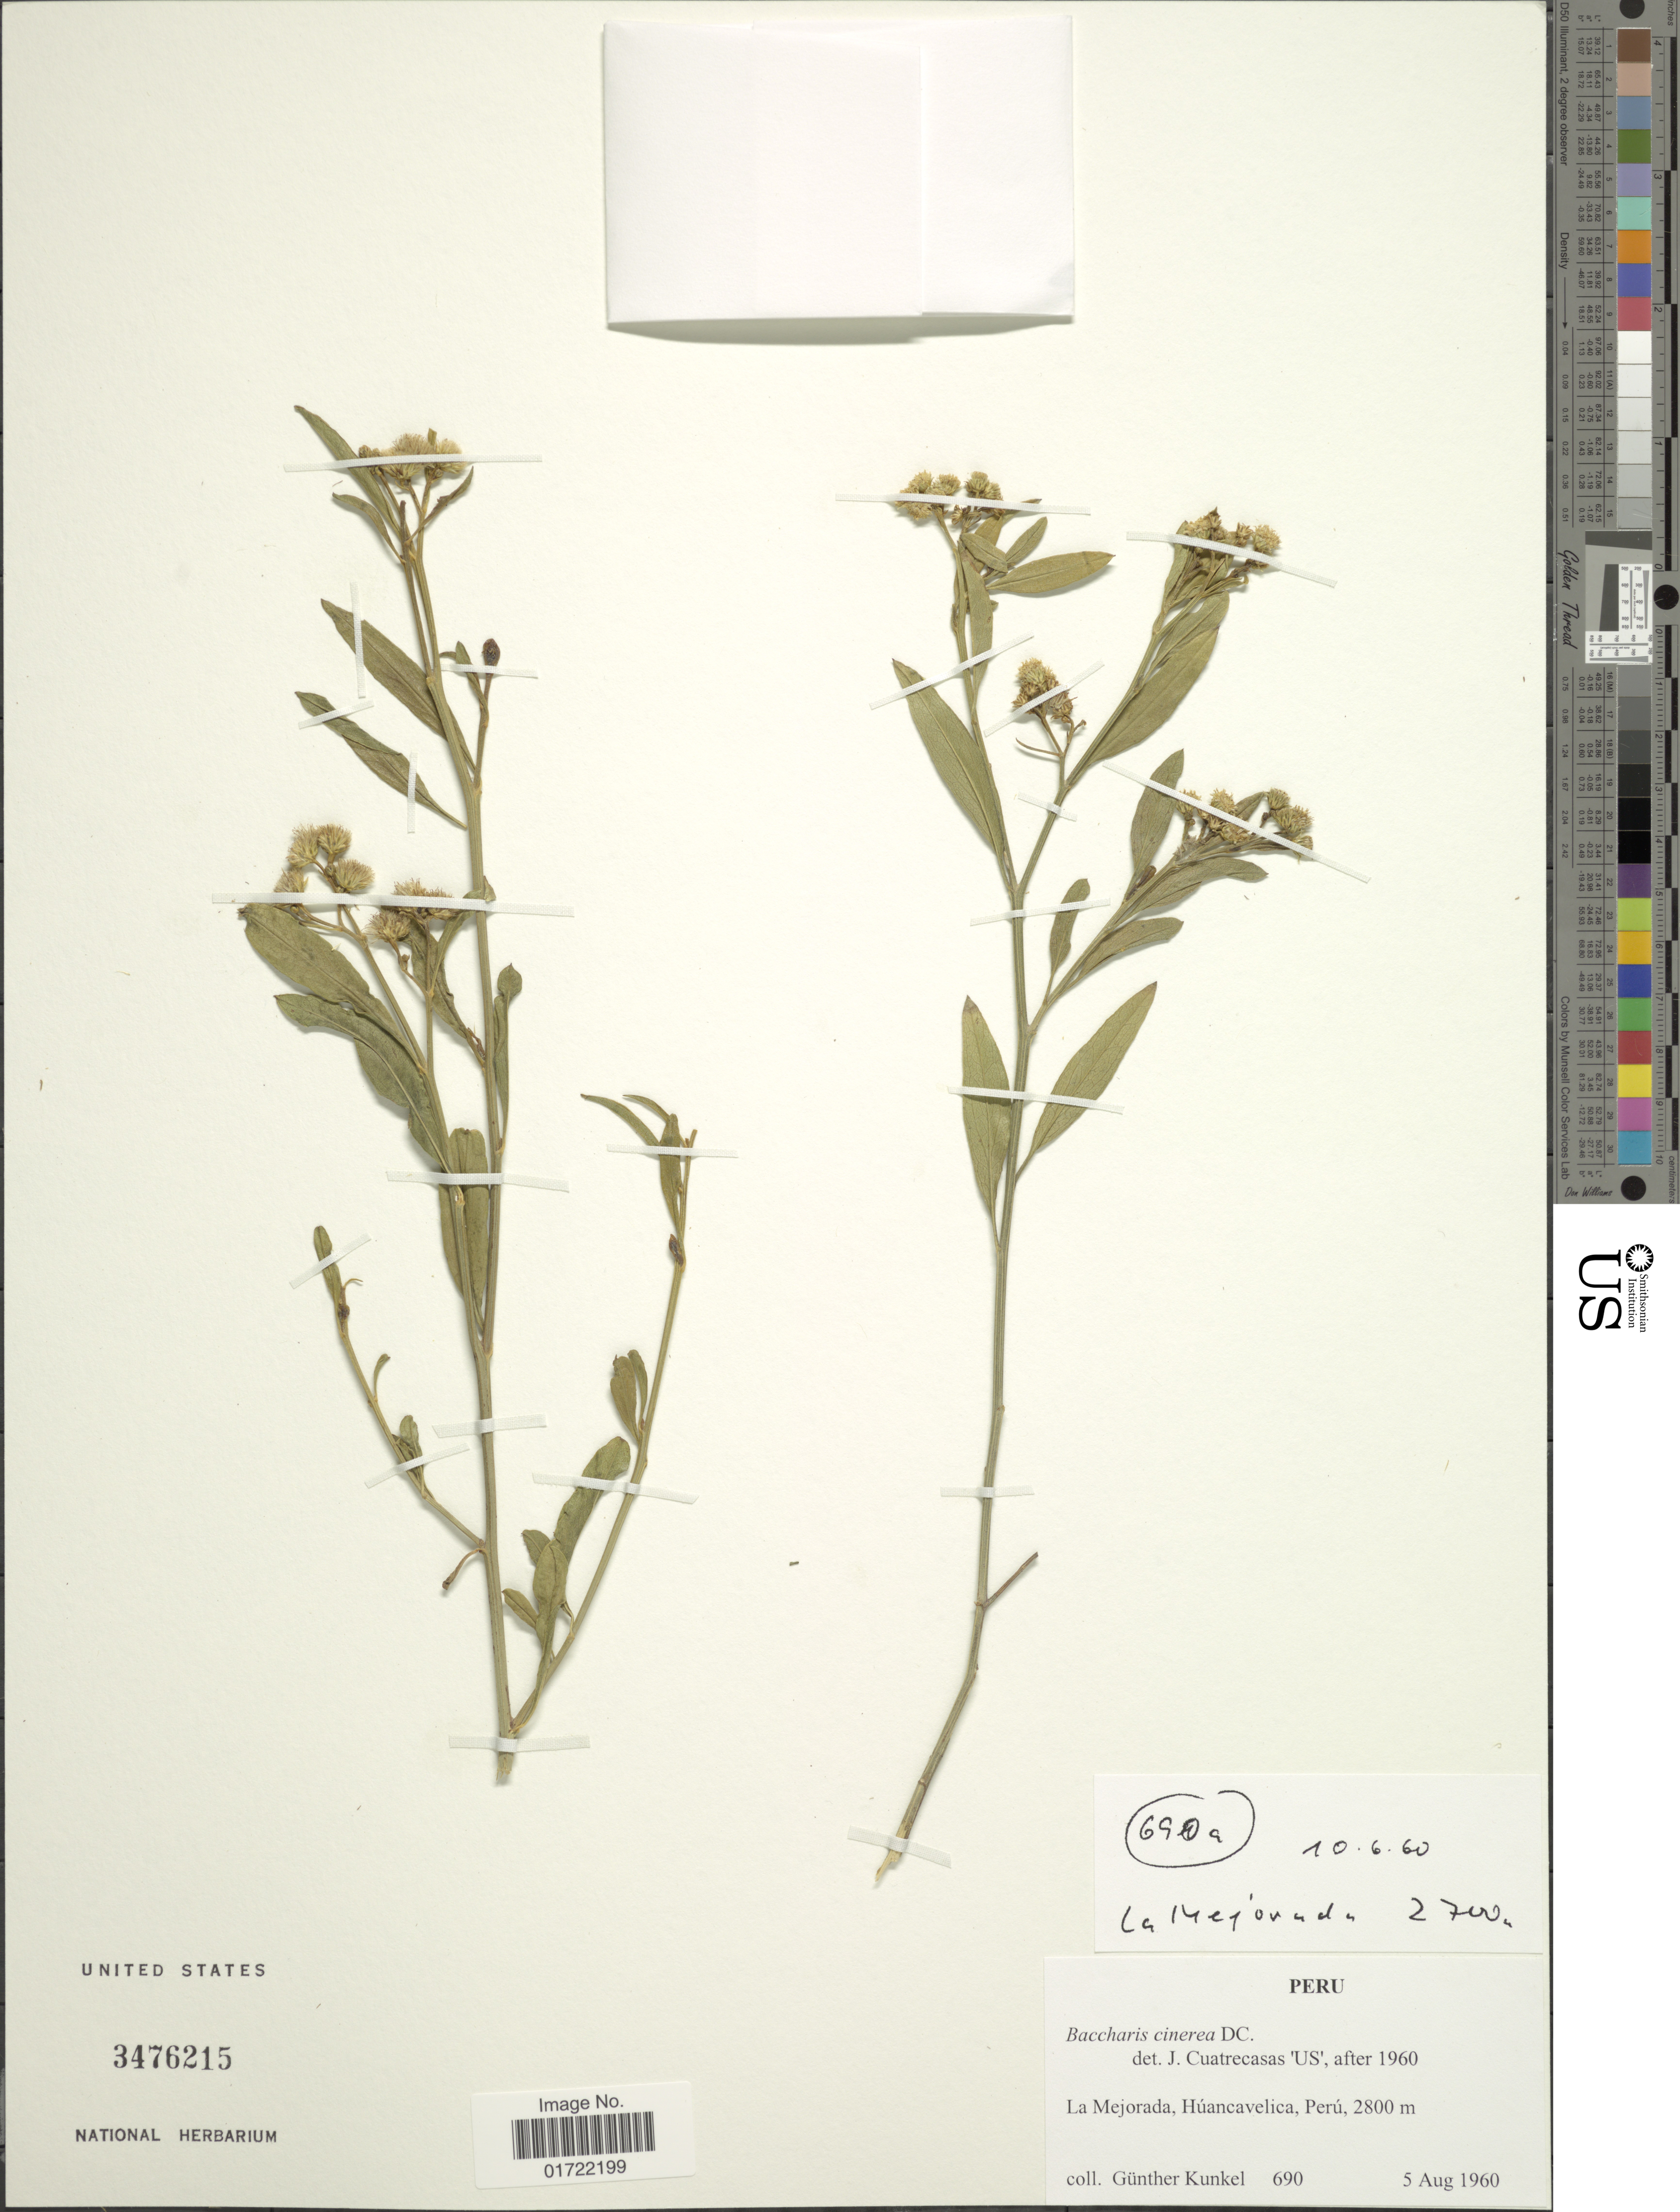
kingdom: Plantae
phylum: Tracheophyta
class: Magnoliopsida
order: Asterales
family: Asteraceae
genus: Baccharis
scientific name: Baccharis cinerea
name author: DC.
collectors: G. Kunkel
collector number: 690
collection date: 1960-08-05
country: Peru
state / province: Huancavelica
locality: La Mejorada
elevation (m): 2800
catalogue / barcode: US 3476215